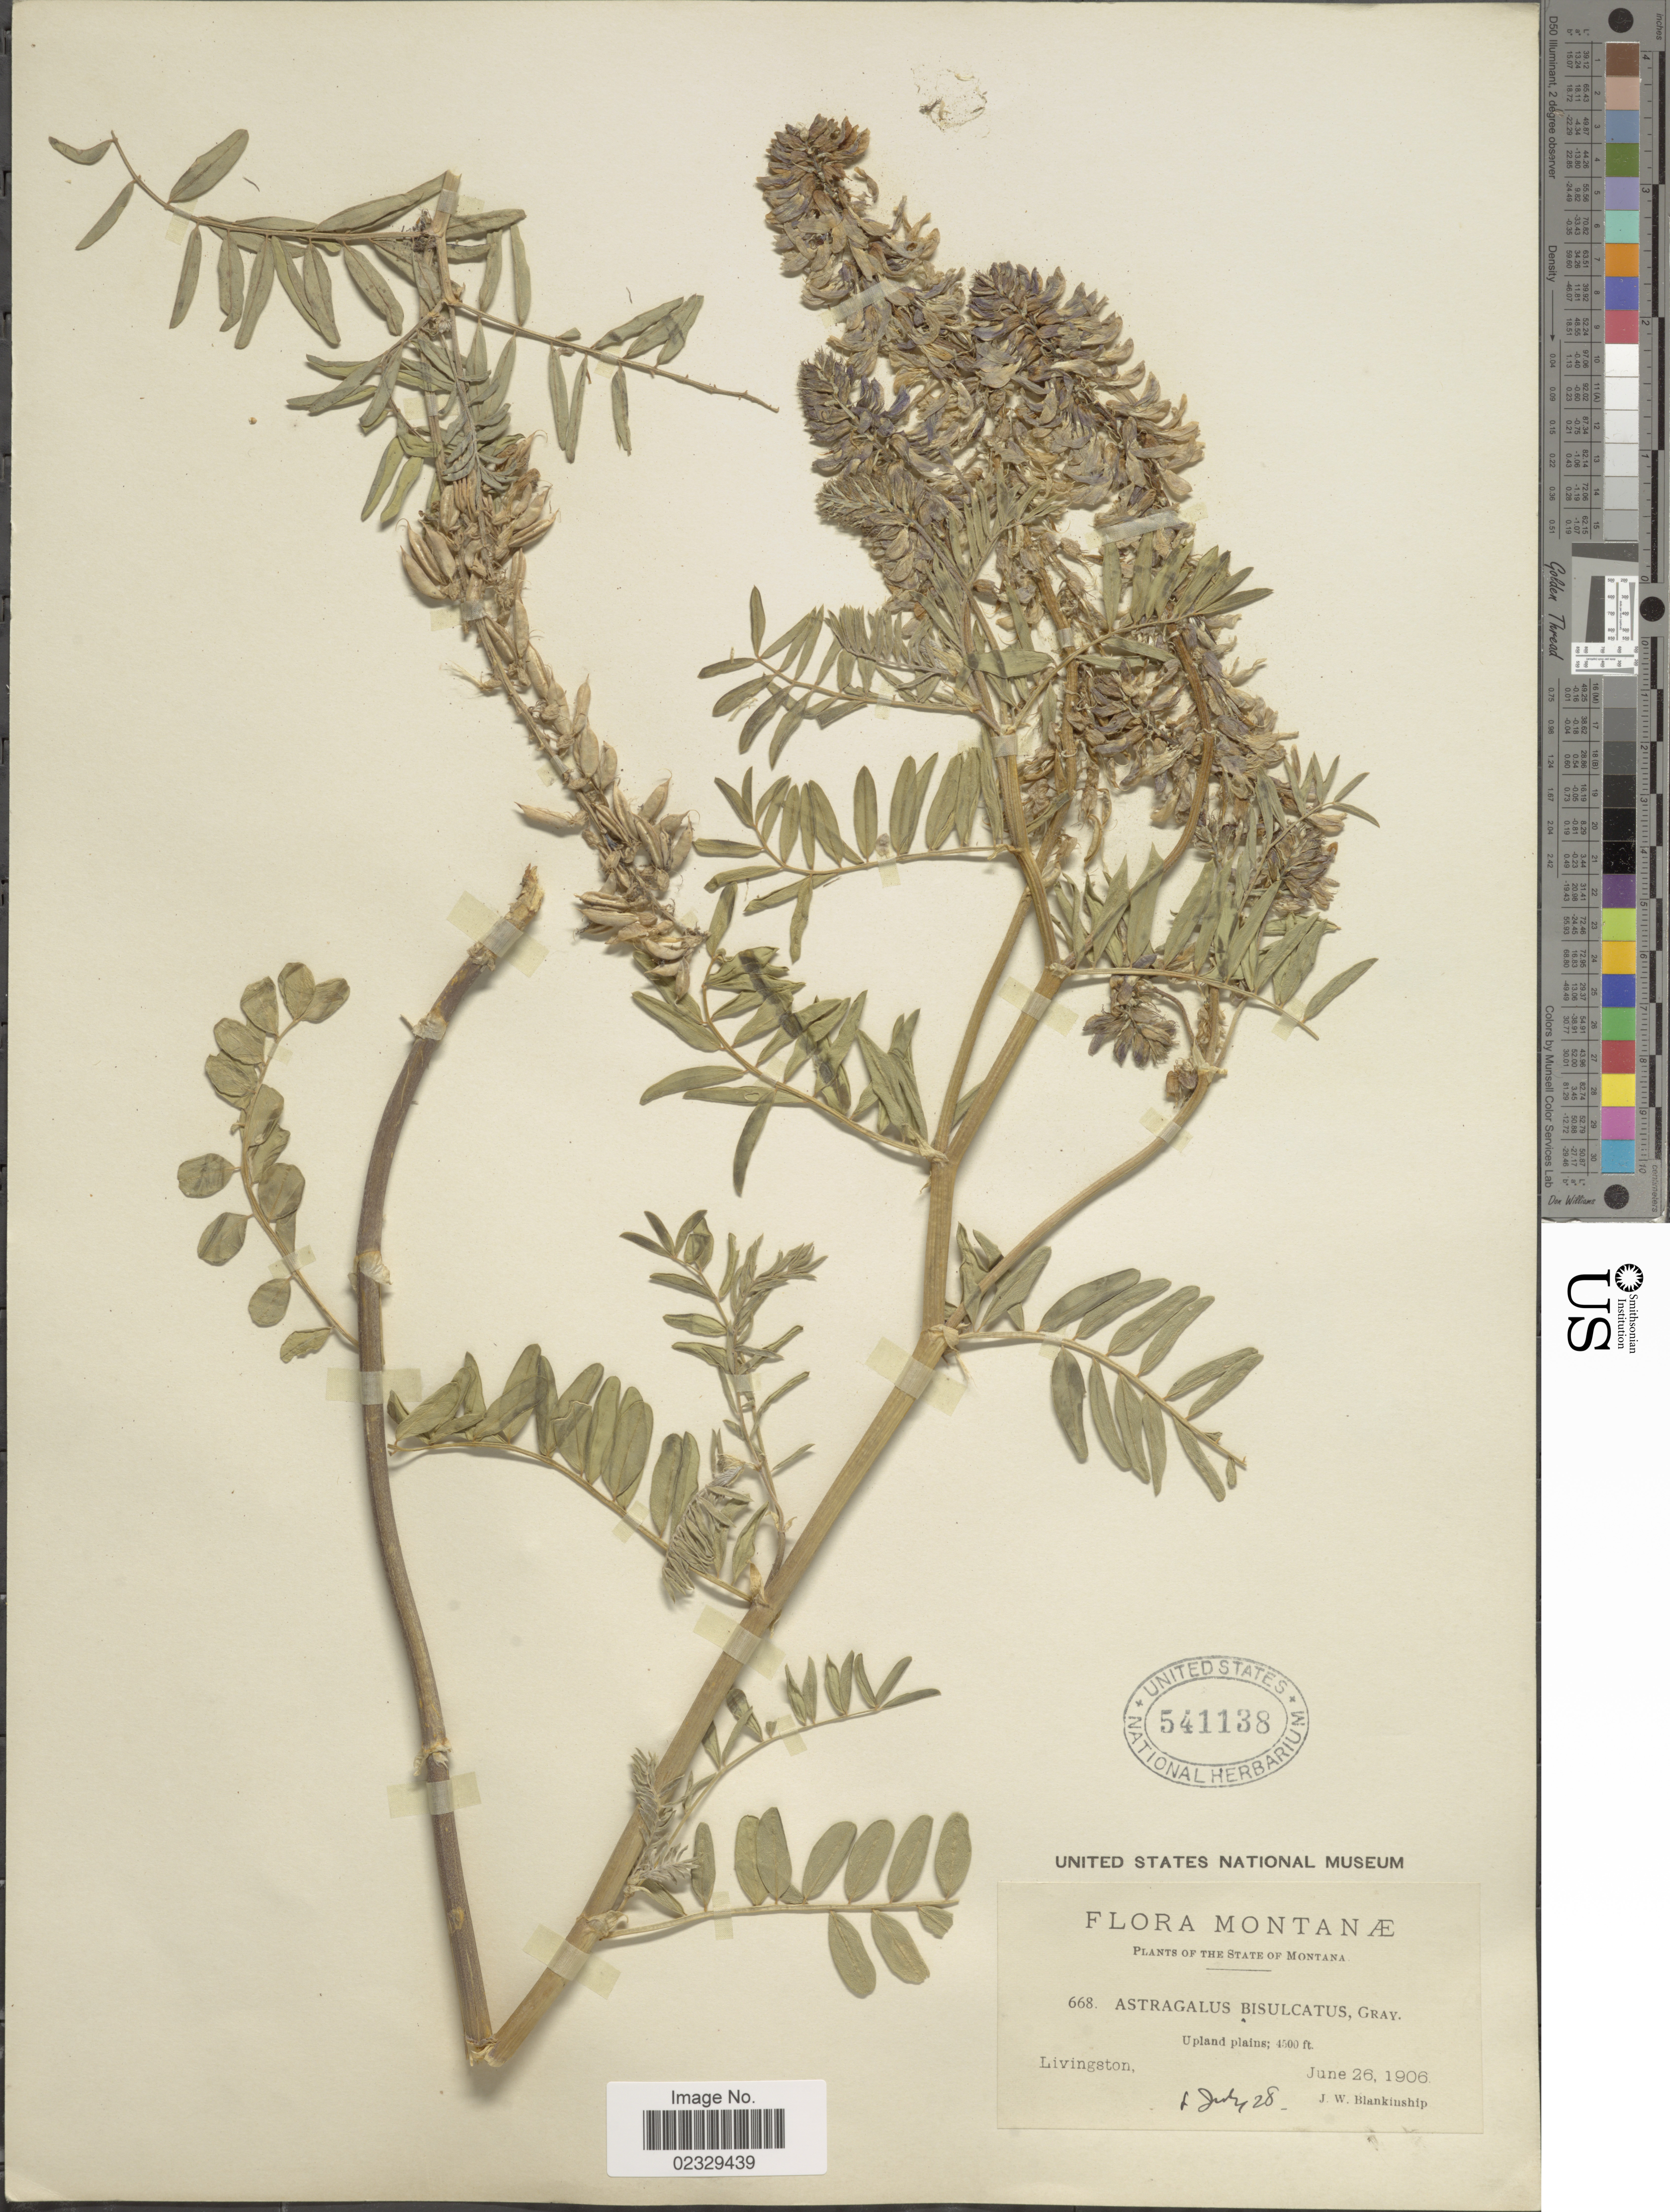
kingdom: Plantae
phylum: Tracheophyta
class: Magnoliopsida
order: Fabales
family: Fabaceae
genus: Astragalus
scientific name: Astragalus bisulcatus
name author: (Hook.) A. Gray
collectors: J. W. Blankinship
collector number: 668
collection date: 1906-06-26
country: United States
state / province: Montana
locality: Upland plains, Livingston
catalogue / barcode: US 541138